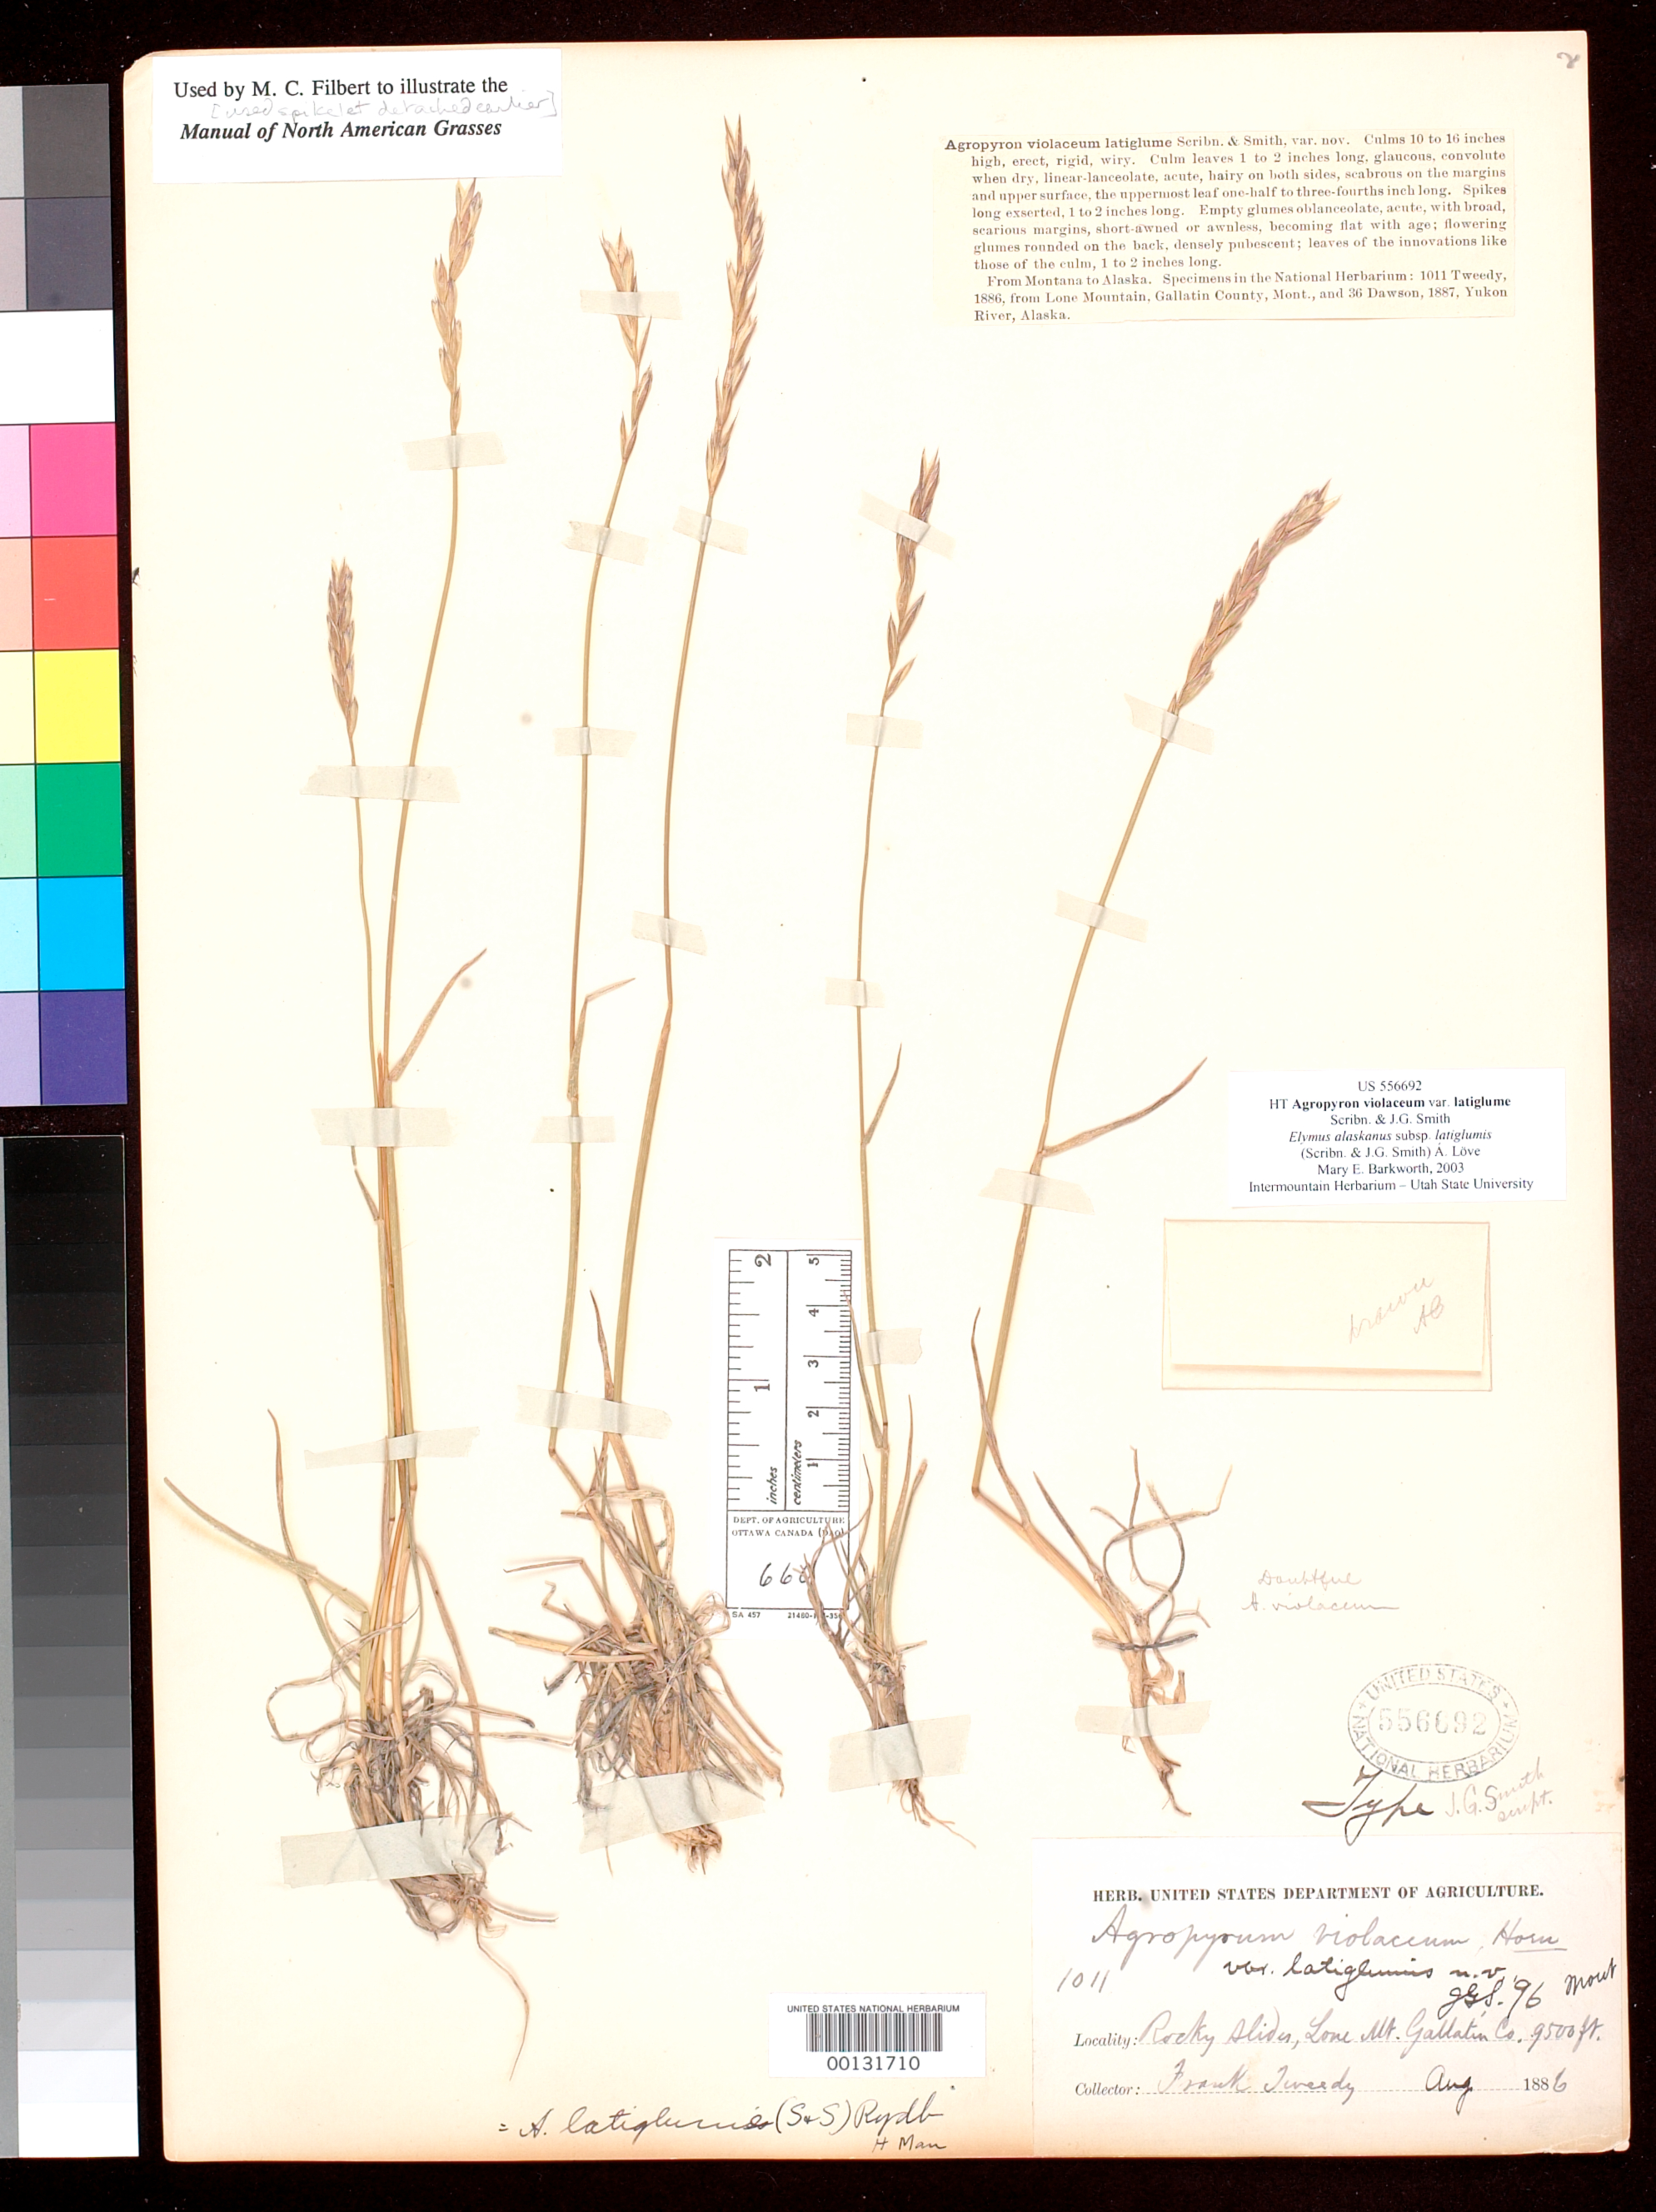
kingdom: Plantae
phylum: Tracheophyta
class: Liliopsida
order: Poales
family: Poaceae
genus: Agropyron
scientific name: Agropyron violaceum var. latiglume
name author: Scribn. & J.G. Sm.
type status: Syntype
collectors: F. Tweedy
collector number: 1011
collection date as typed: Aug 1886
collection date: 1886-08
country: United States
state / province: Montana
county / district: Gallatin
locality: Lone Mtn.; alt. 9500 ft.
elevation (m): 2896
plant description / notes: Annotated by M.E. Barkworth (2003) as "Holotype". Lectotype according to Tropicos, but without lectotypification information.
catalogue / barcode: US 556692